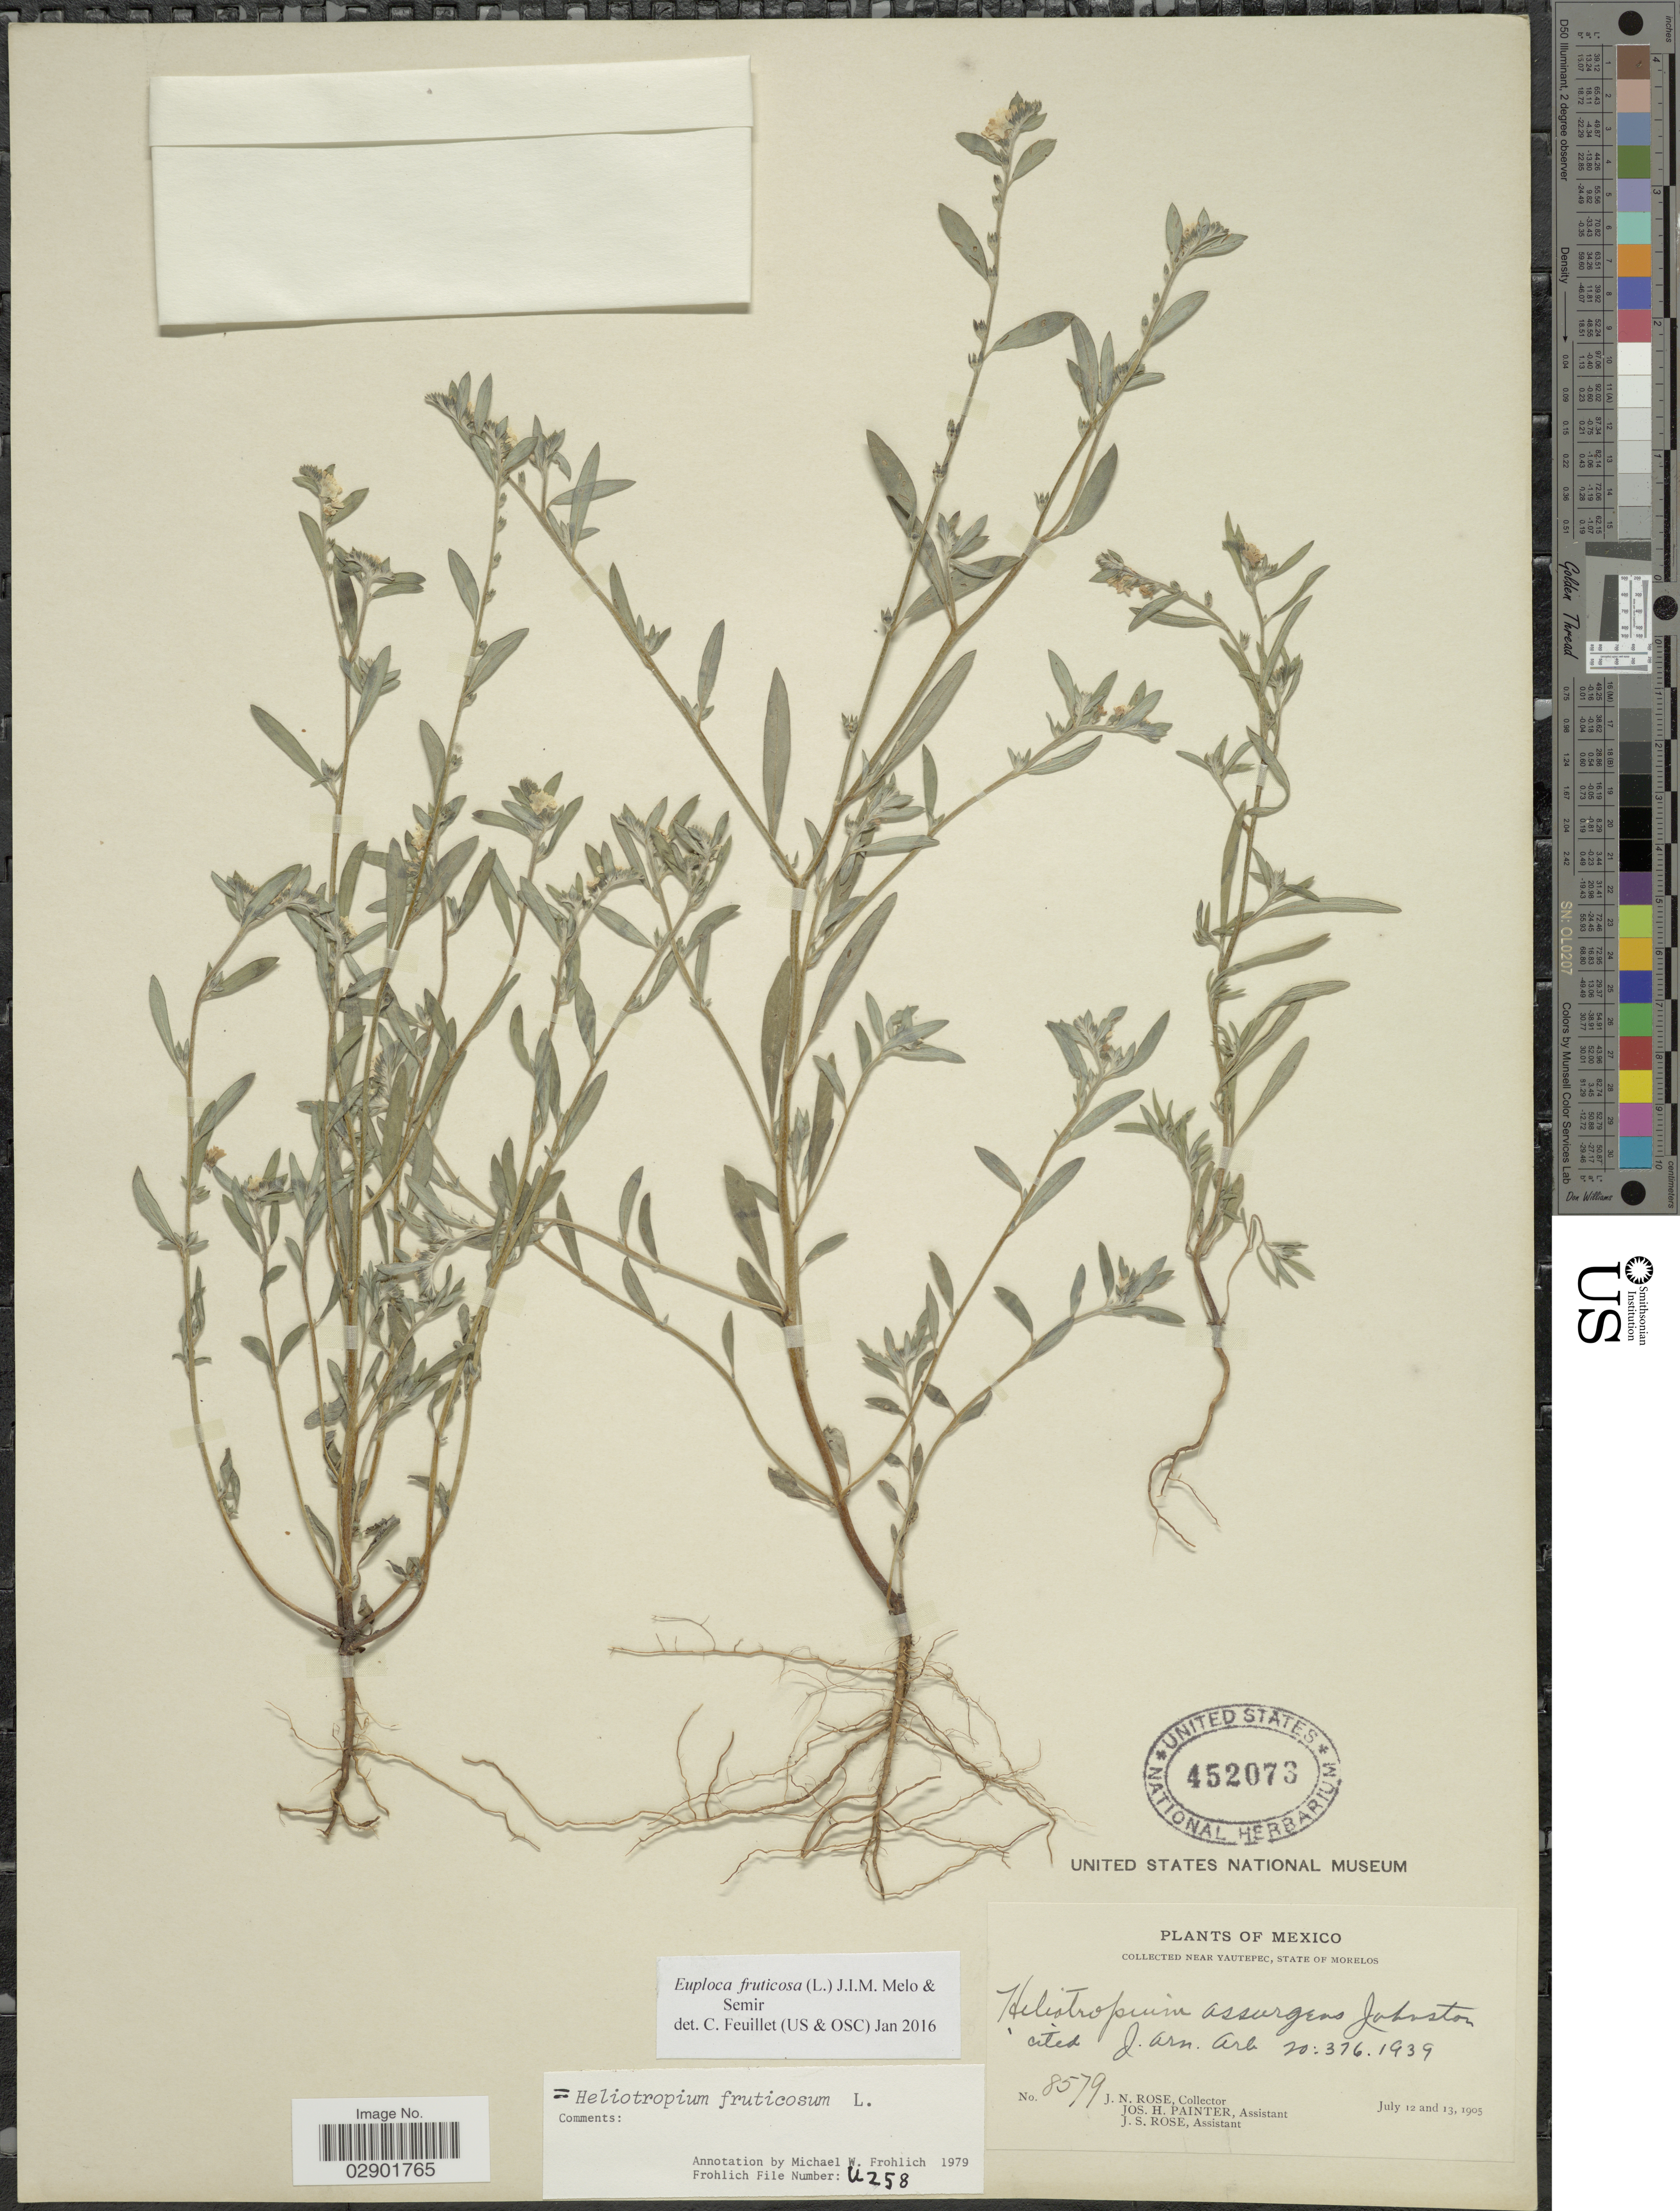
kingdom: Plantae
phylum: Tracheophyta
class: Magnoliopsida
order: Boraginales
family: Heliotropiaceae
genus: Euploca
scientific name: Euploca fruticosa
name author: (L.) J.I.M. Melo & Semir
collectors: J. N. Rose, J. H. Painter & J. S. Rose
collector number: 8579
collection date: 1905-07-12/1905-07-13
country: Mexico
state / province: Morelos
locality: Near Yautepec.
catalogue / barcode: US 452073